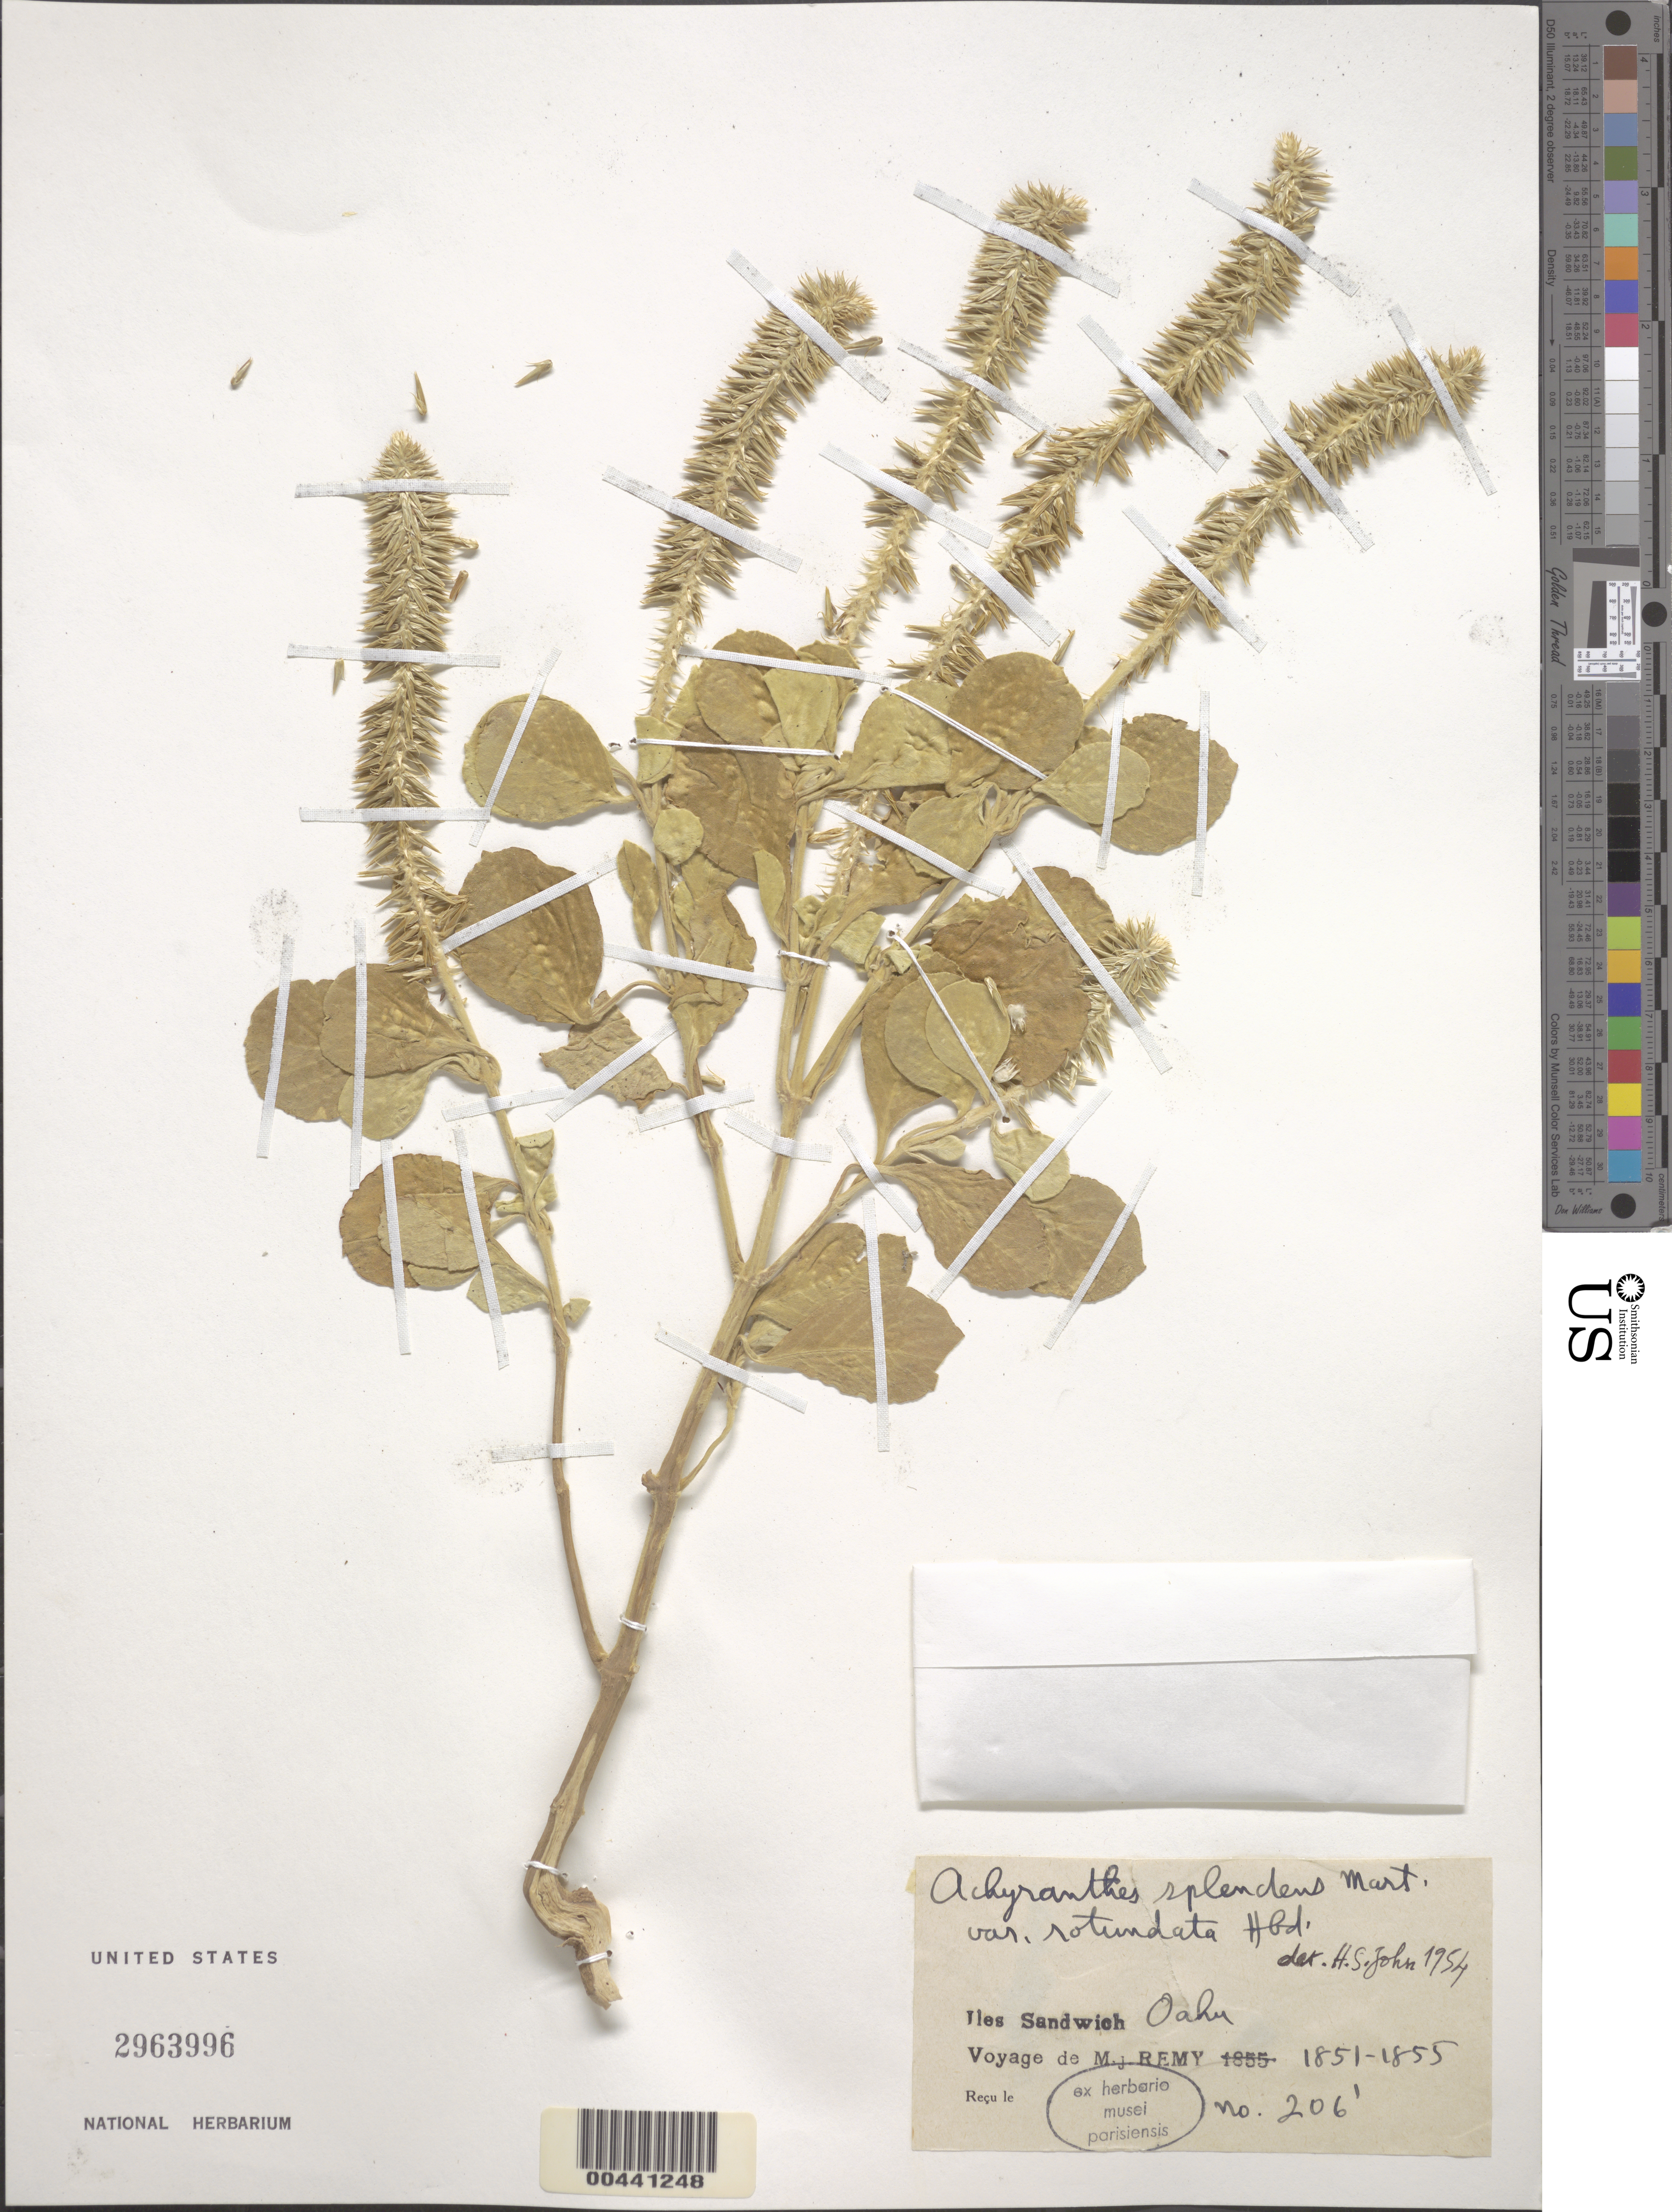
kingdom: Plantae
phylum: Tracheophyta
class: Magnoliopsida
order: Caryophyllales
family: Amaranthaceae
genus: Achyranthes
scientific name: Achyranthes splendens var. rotundata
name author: Hillebr.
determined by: St. John, H.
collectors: E. J. Rémy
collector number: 206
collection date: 1851/1855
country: United States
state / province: Hawaii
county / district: Honolulu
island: Oahu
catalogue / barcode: US 2963996